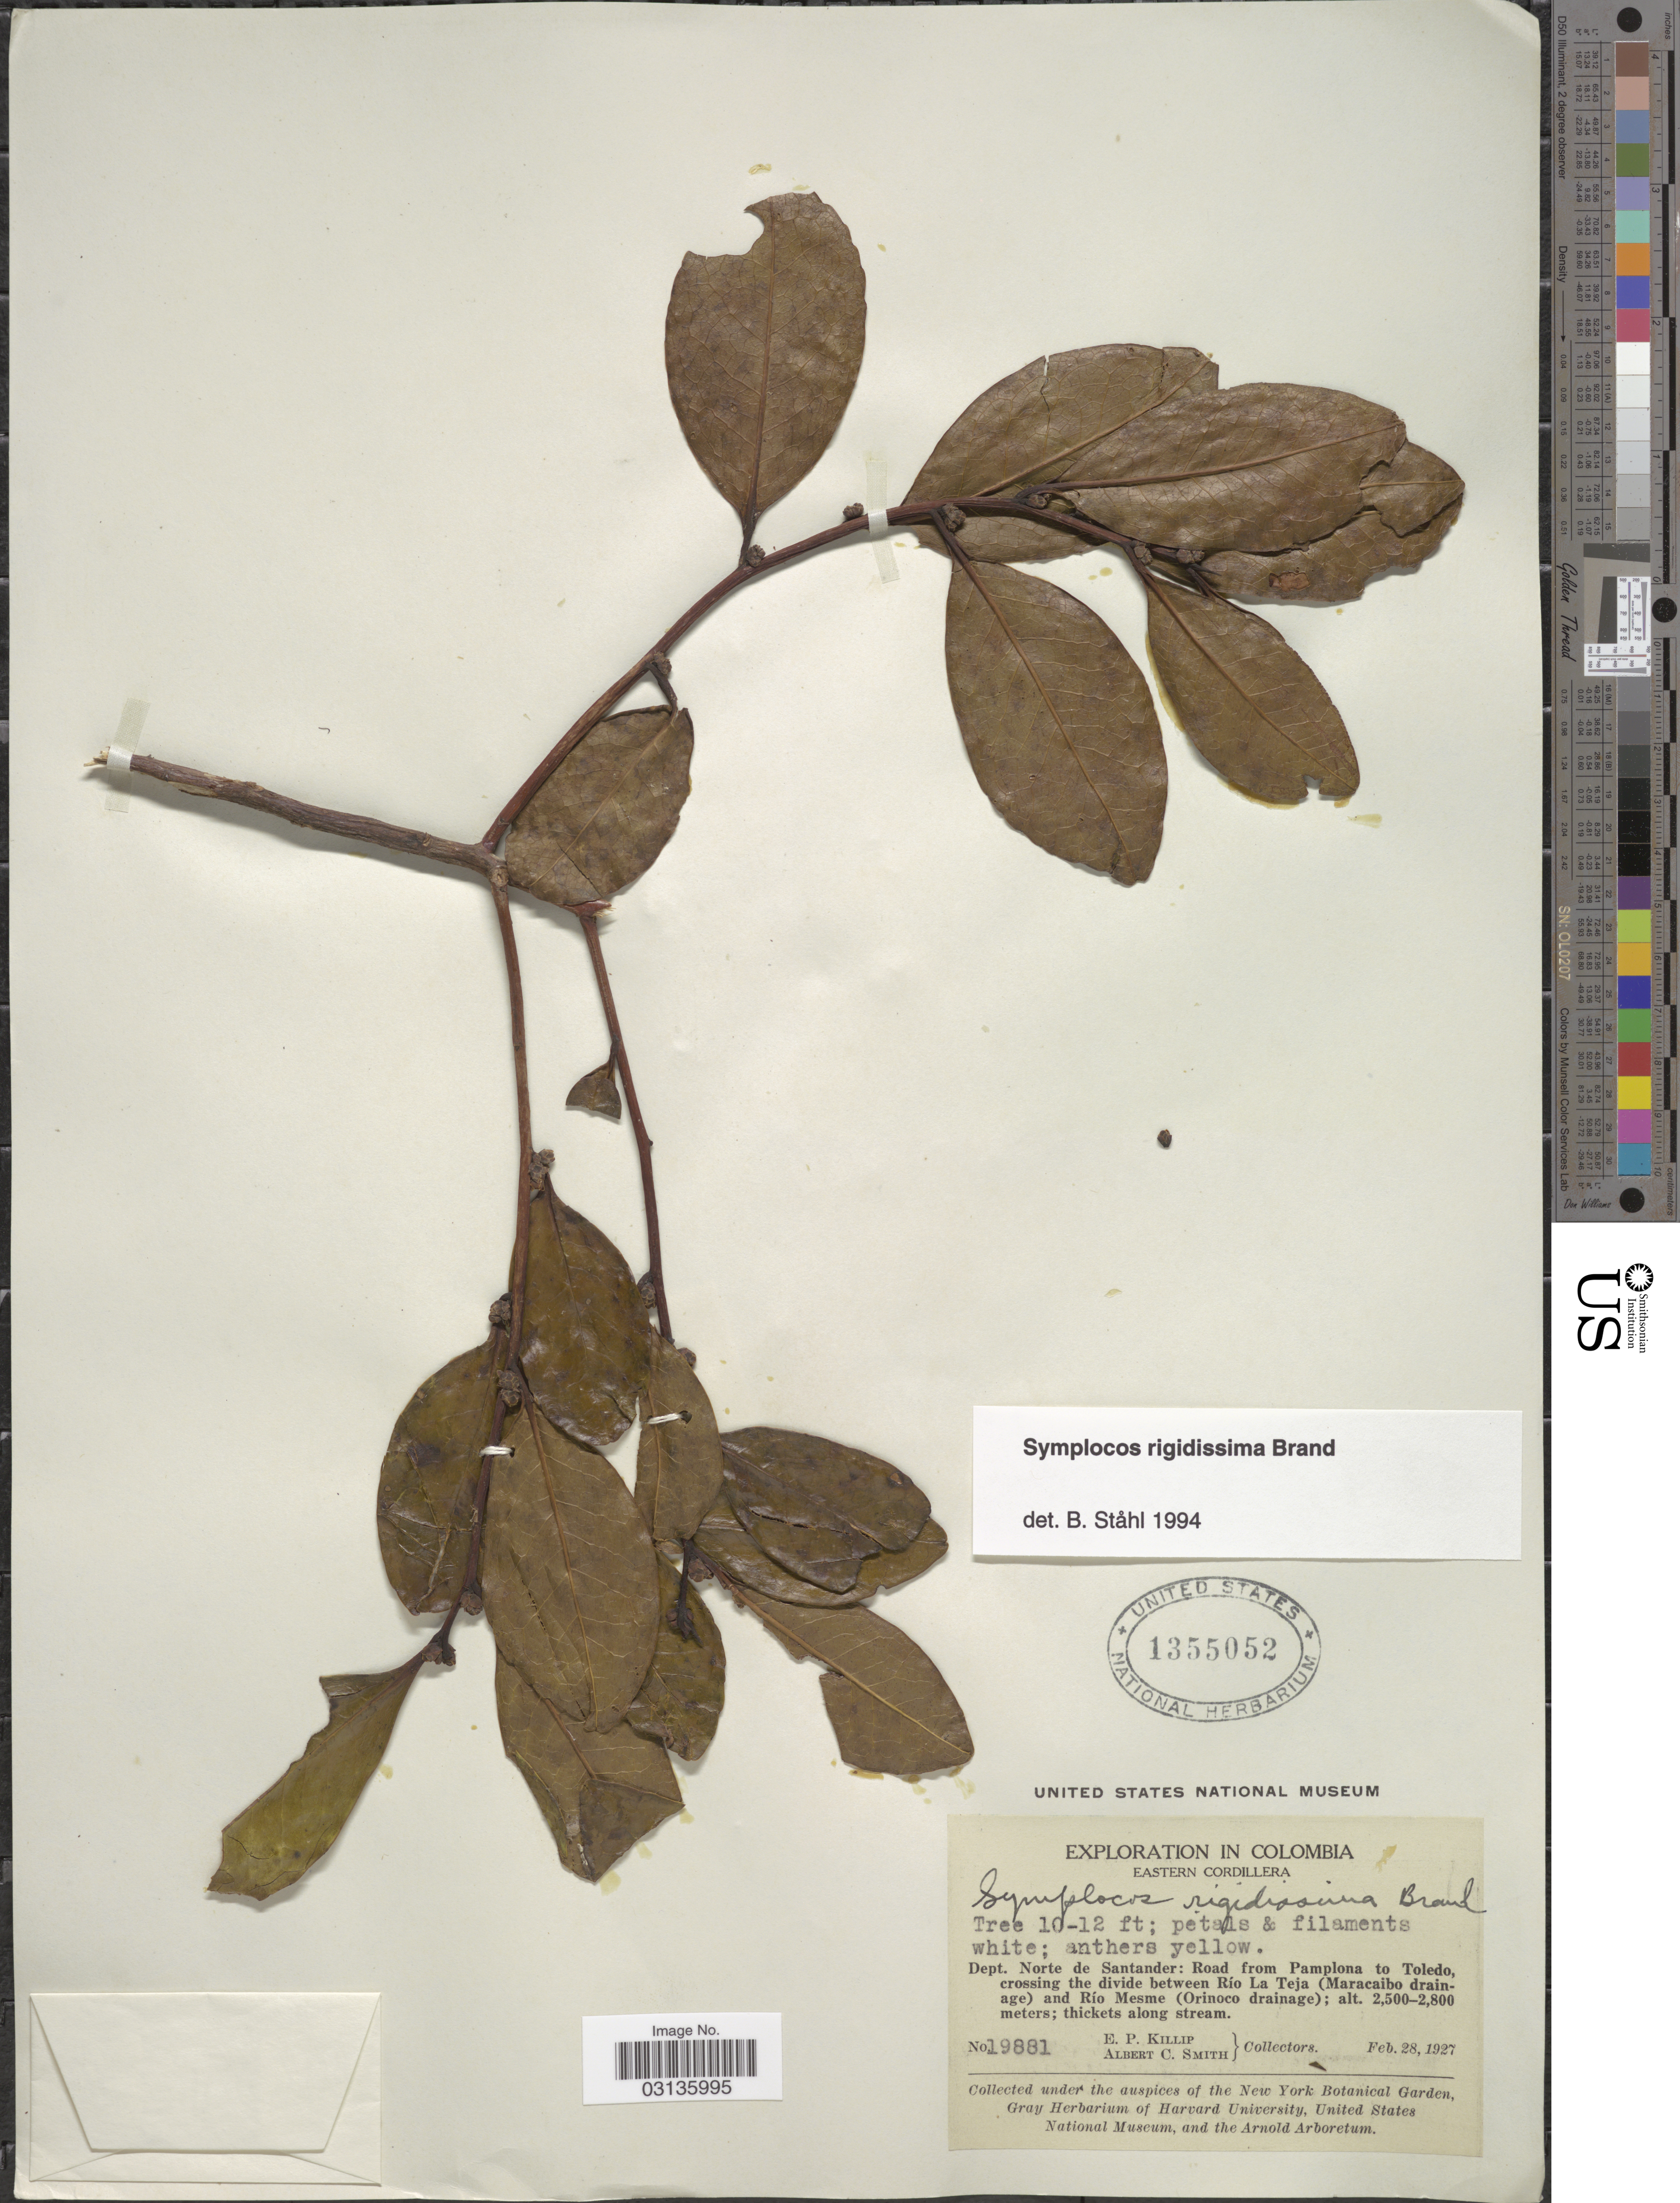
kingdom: Plantae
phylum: Tracheophyta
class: Magnoliopsida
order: Ericales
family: Symplocaceae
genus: Symplocos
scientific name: Symplocos rigidissima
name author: Brand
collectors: E. P. Killip & A. C. Smith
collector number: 19881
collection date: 1927-02-28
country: Colombia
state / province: Norte de Santander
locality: Eastern Cordillera. Dept. Norte de Santander: Road from Pamplona to Toledo, crossing the divide between Río La Teja (Maracaibo drainage) and Río Mesme (Orinoco drainage).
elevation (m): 2500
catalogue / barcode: US 1355052